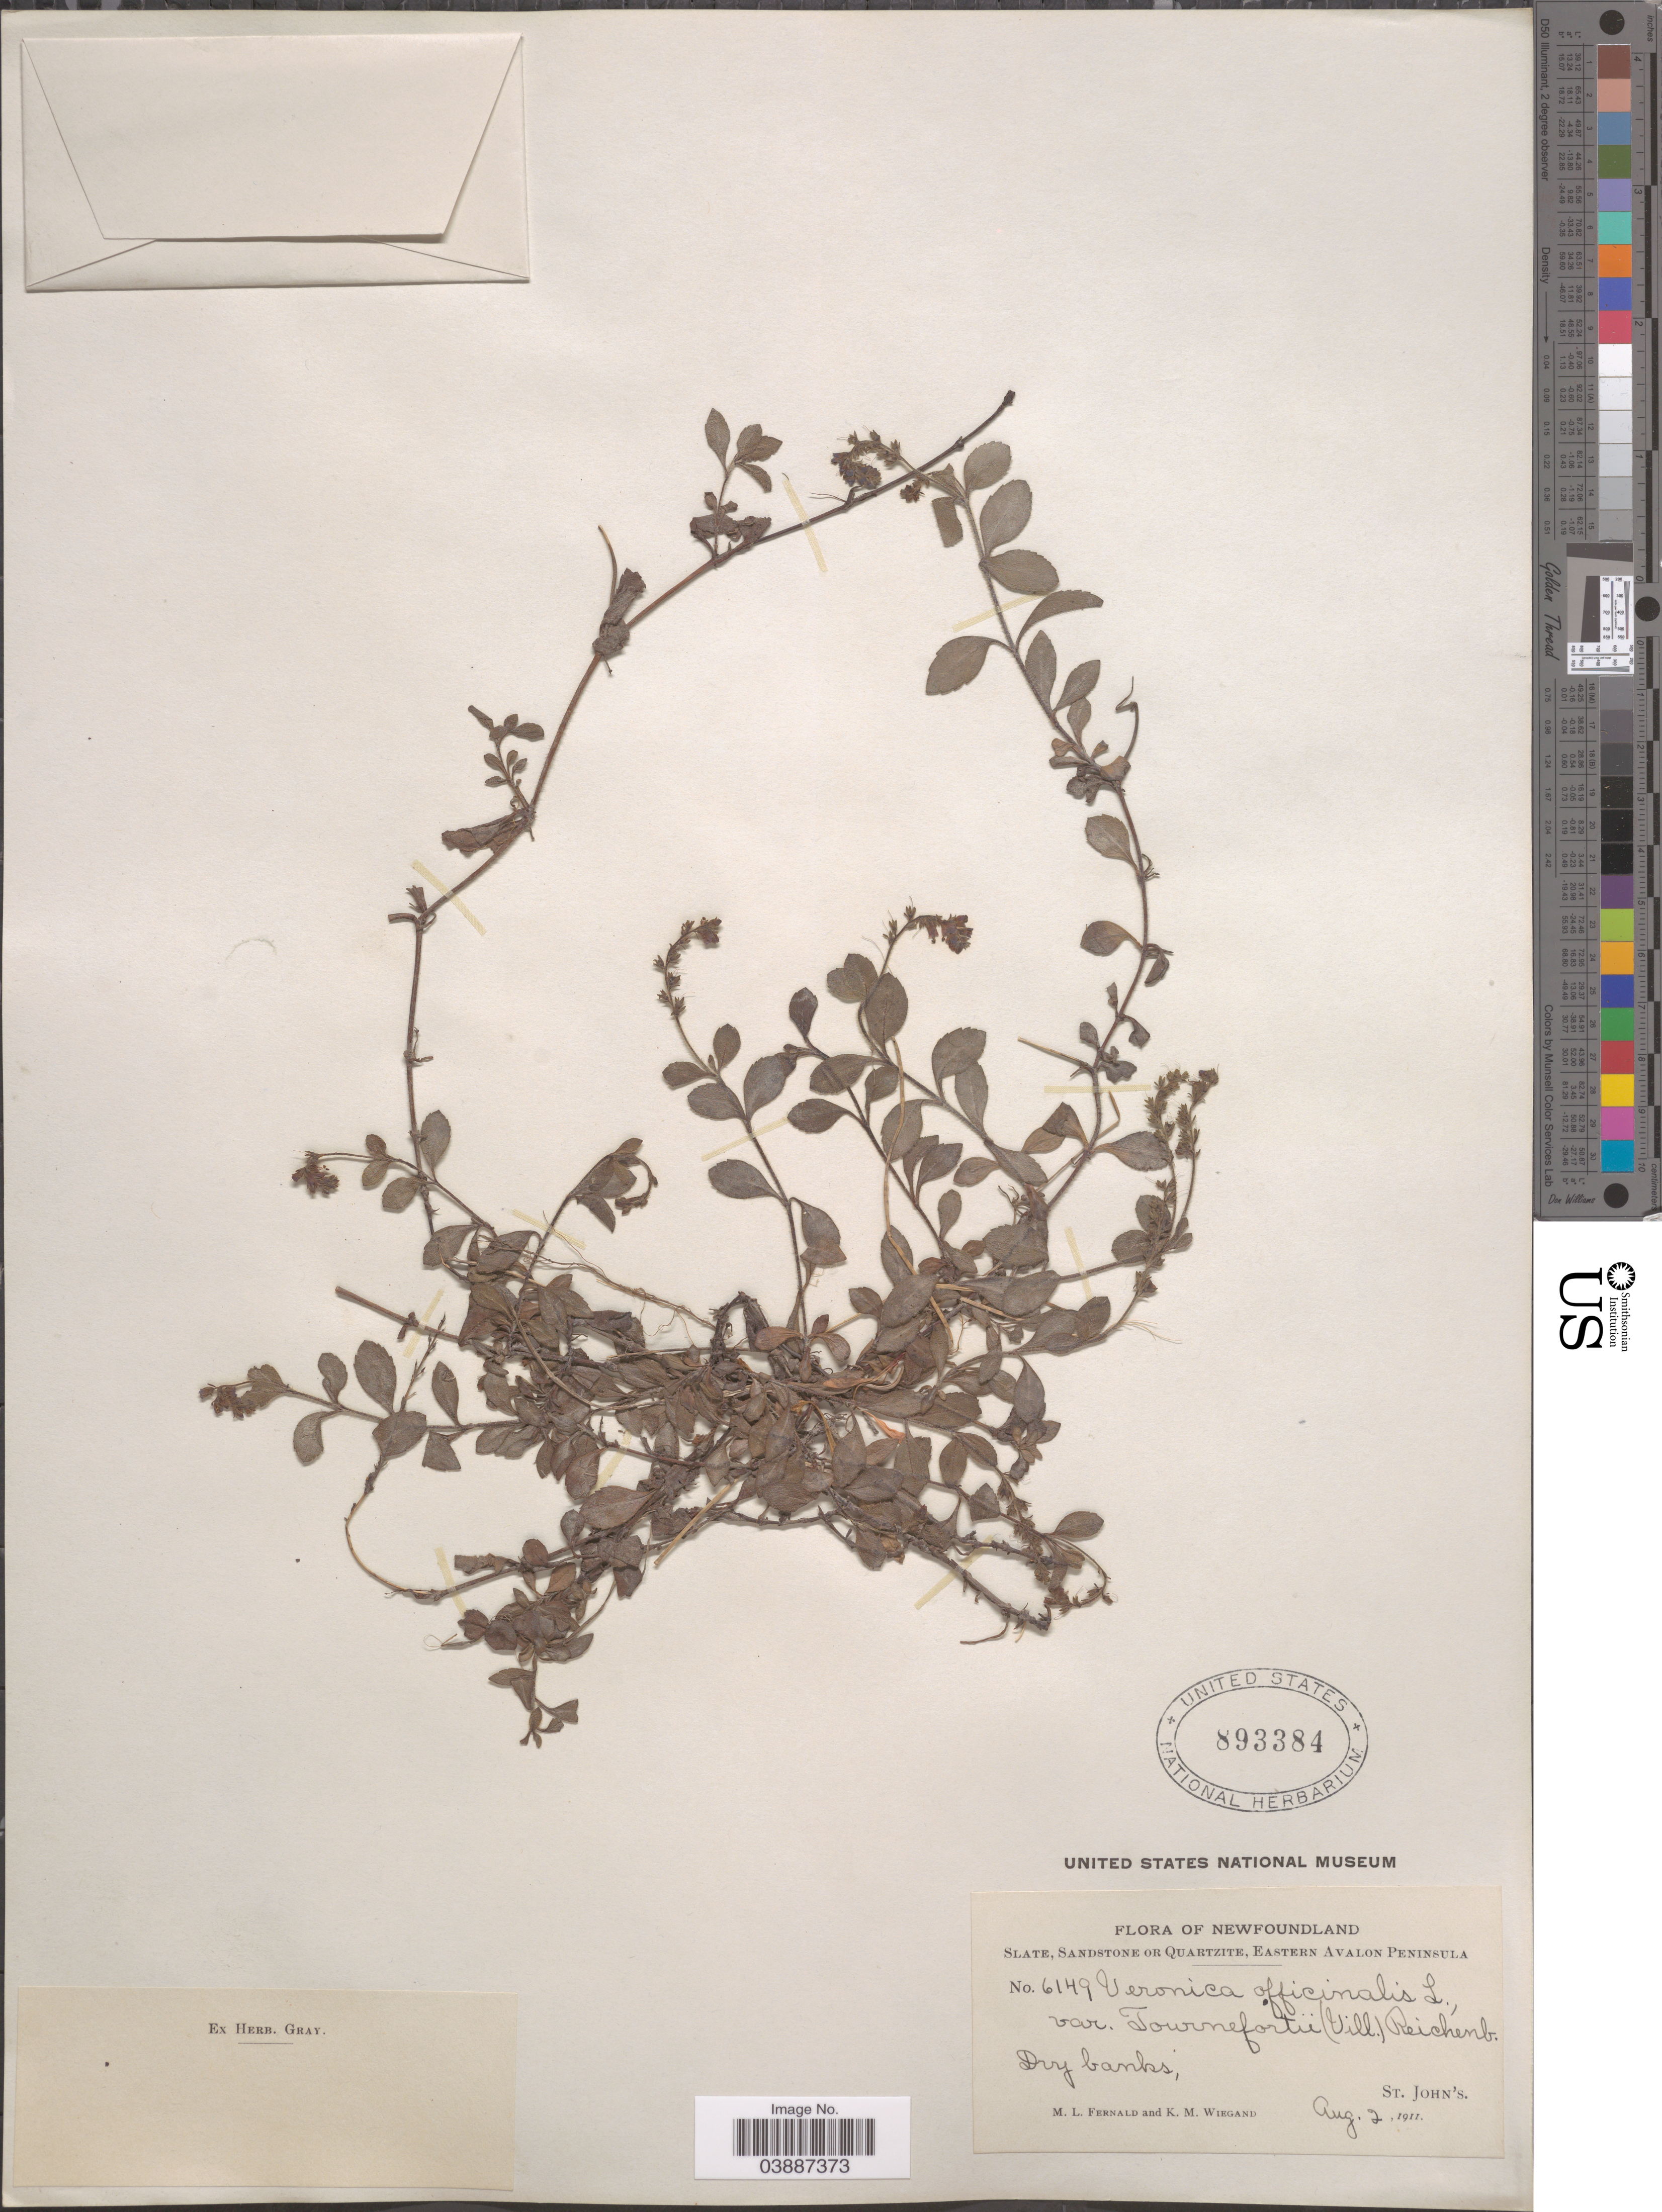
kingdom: Plantae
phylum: Tracheophyta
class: Magnoliopsida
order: Lamiales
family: Plantaginaceae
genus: Veronica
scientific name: Veronica officinalis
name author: L.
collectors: M. L. Fernald & K. M. Wiegand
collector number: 6149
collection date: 1911-08-02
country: Canada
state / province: Newfoundland and Labrador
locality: Slate, Sandston or Quartzite, eastern Avalon Peninsula. St. John's.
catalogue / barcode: US 893384